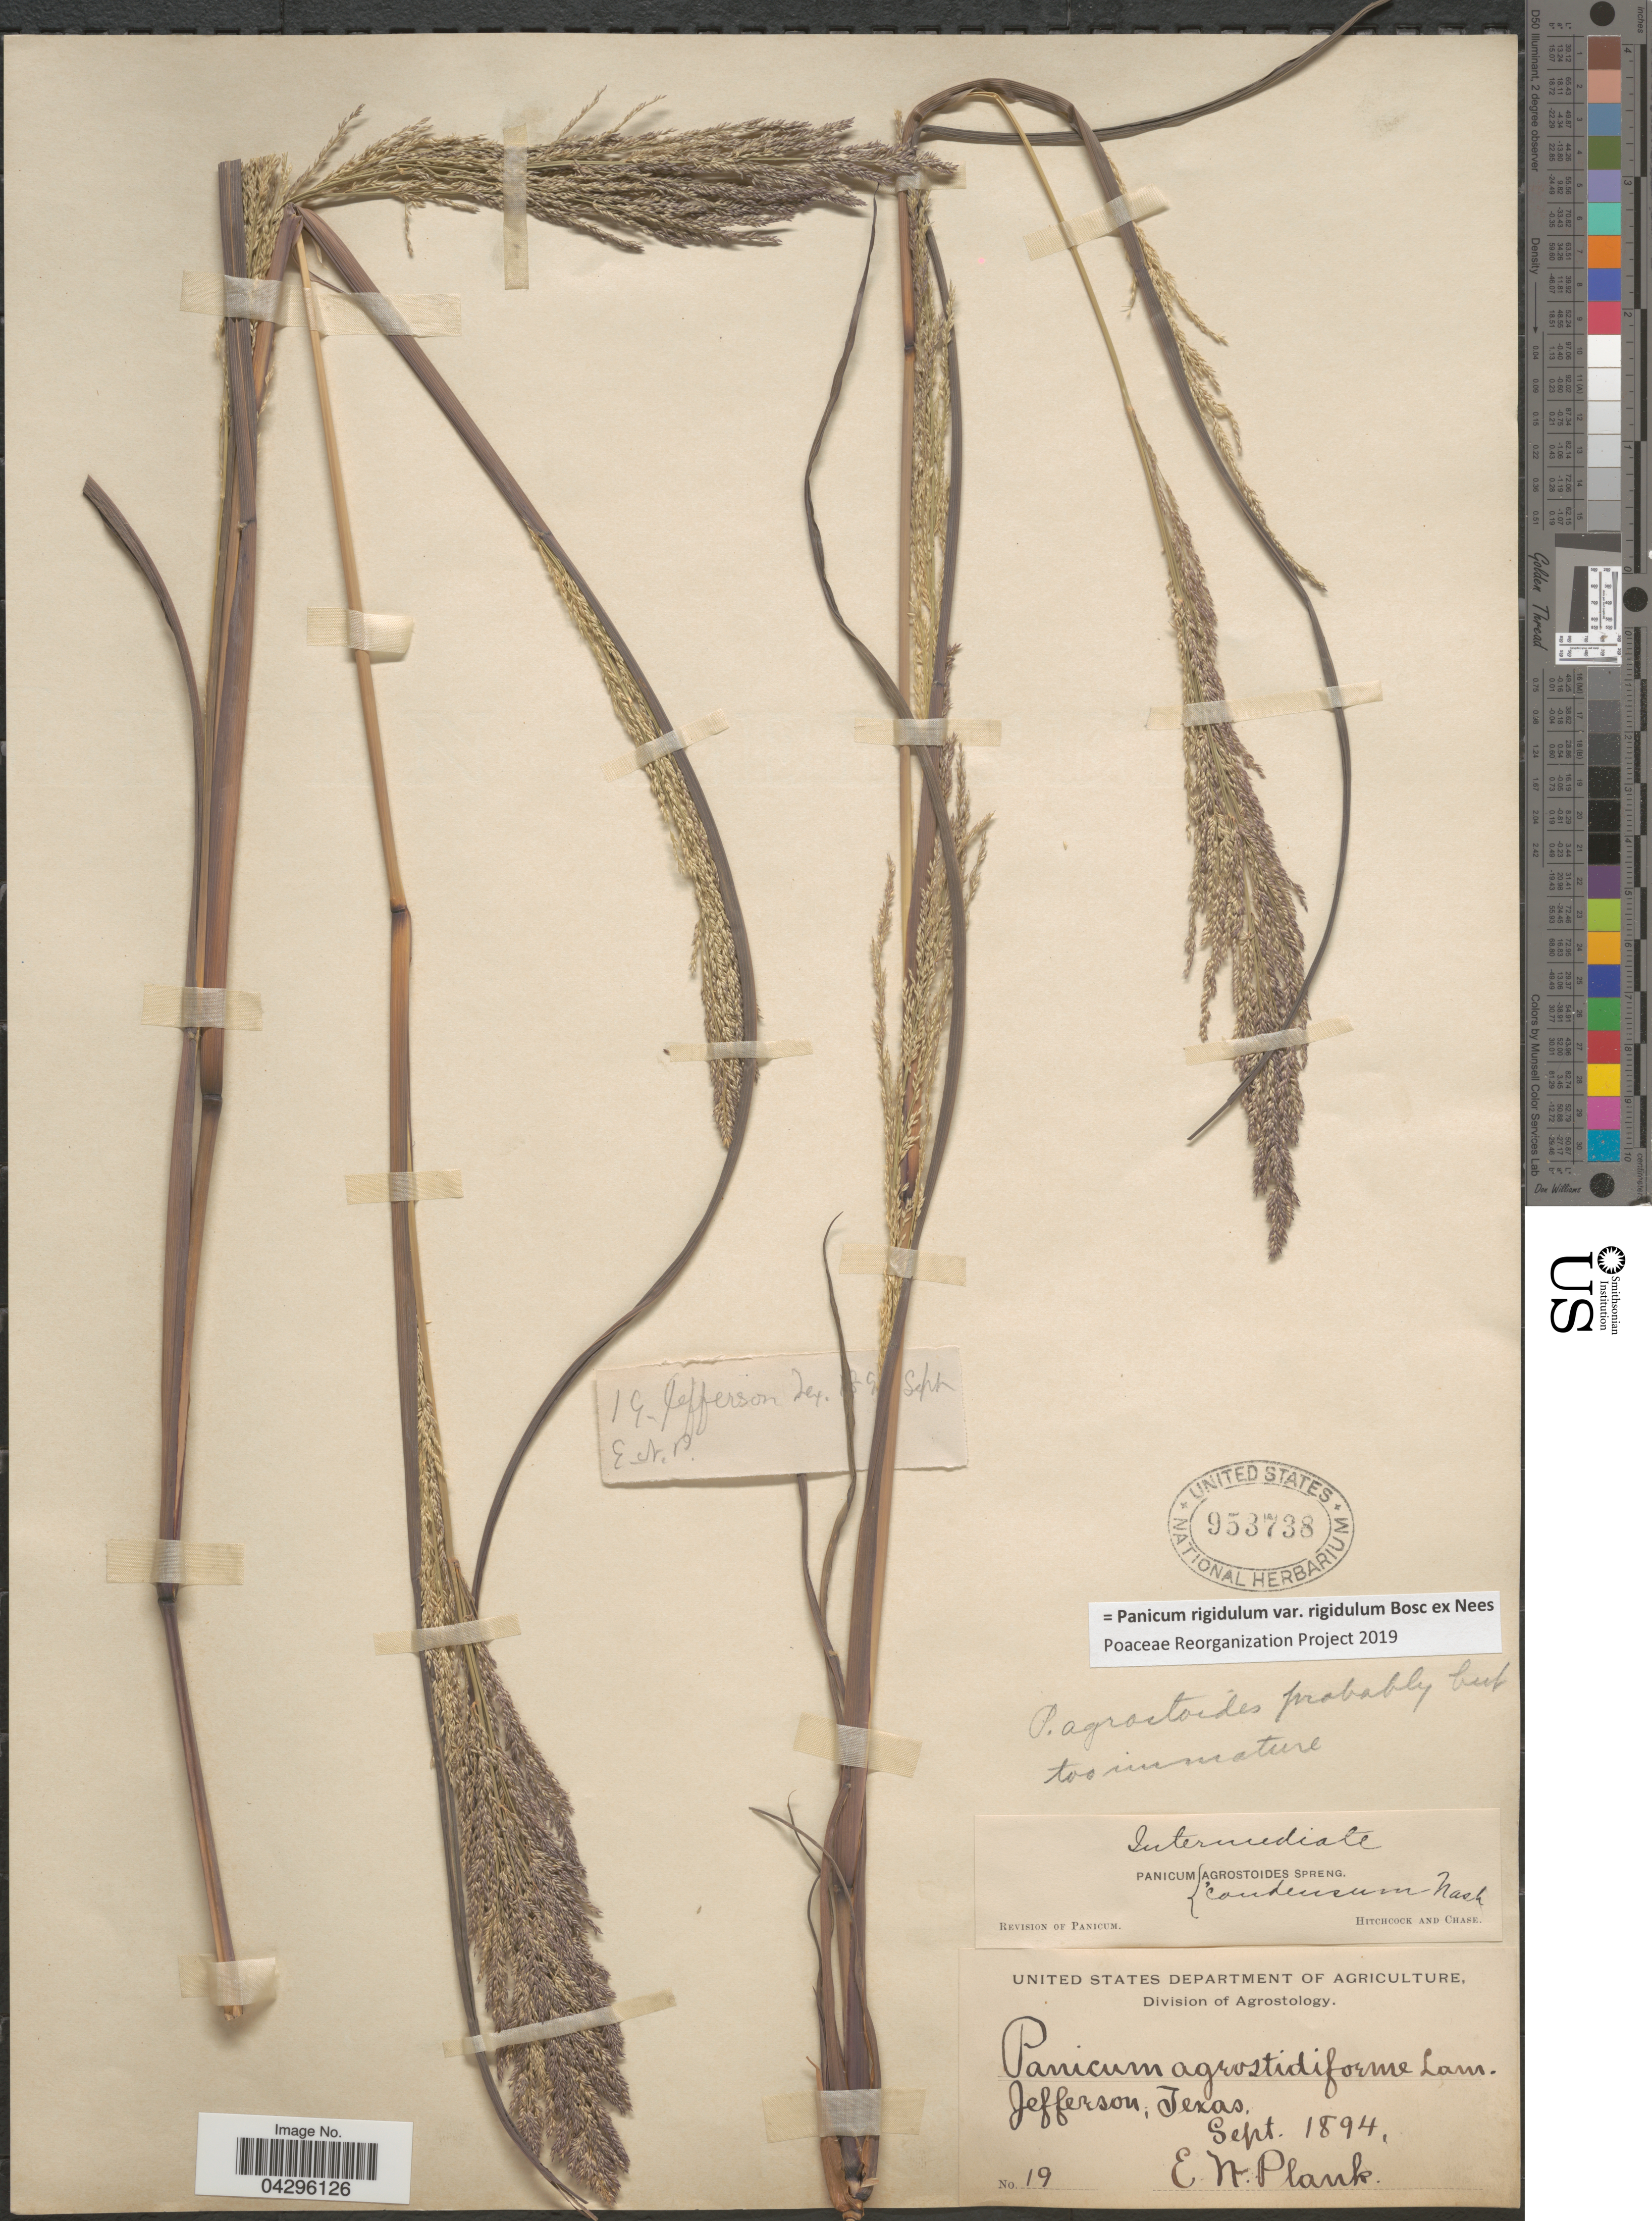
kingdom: Plantae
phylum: Tracheophyta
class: Liliopsida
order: Poales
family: Poaceae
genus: Panicum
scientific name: Panicum rigidulum var. rigidulum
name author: Bosc ex Nees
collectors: E. Plank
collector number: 19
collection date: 1894-09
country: United States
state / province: Texas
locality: Jefferson.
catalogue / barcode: US 953738